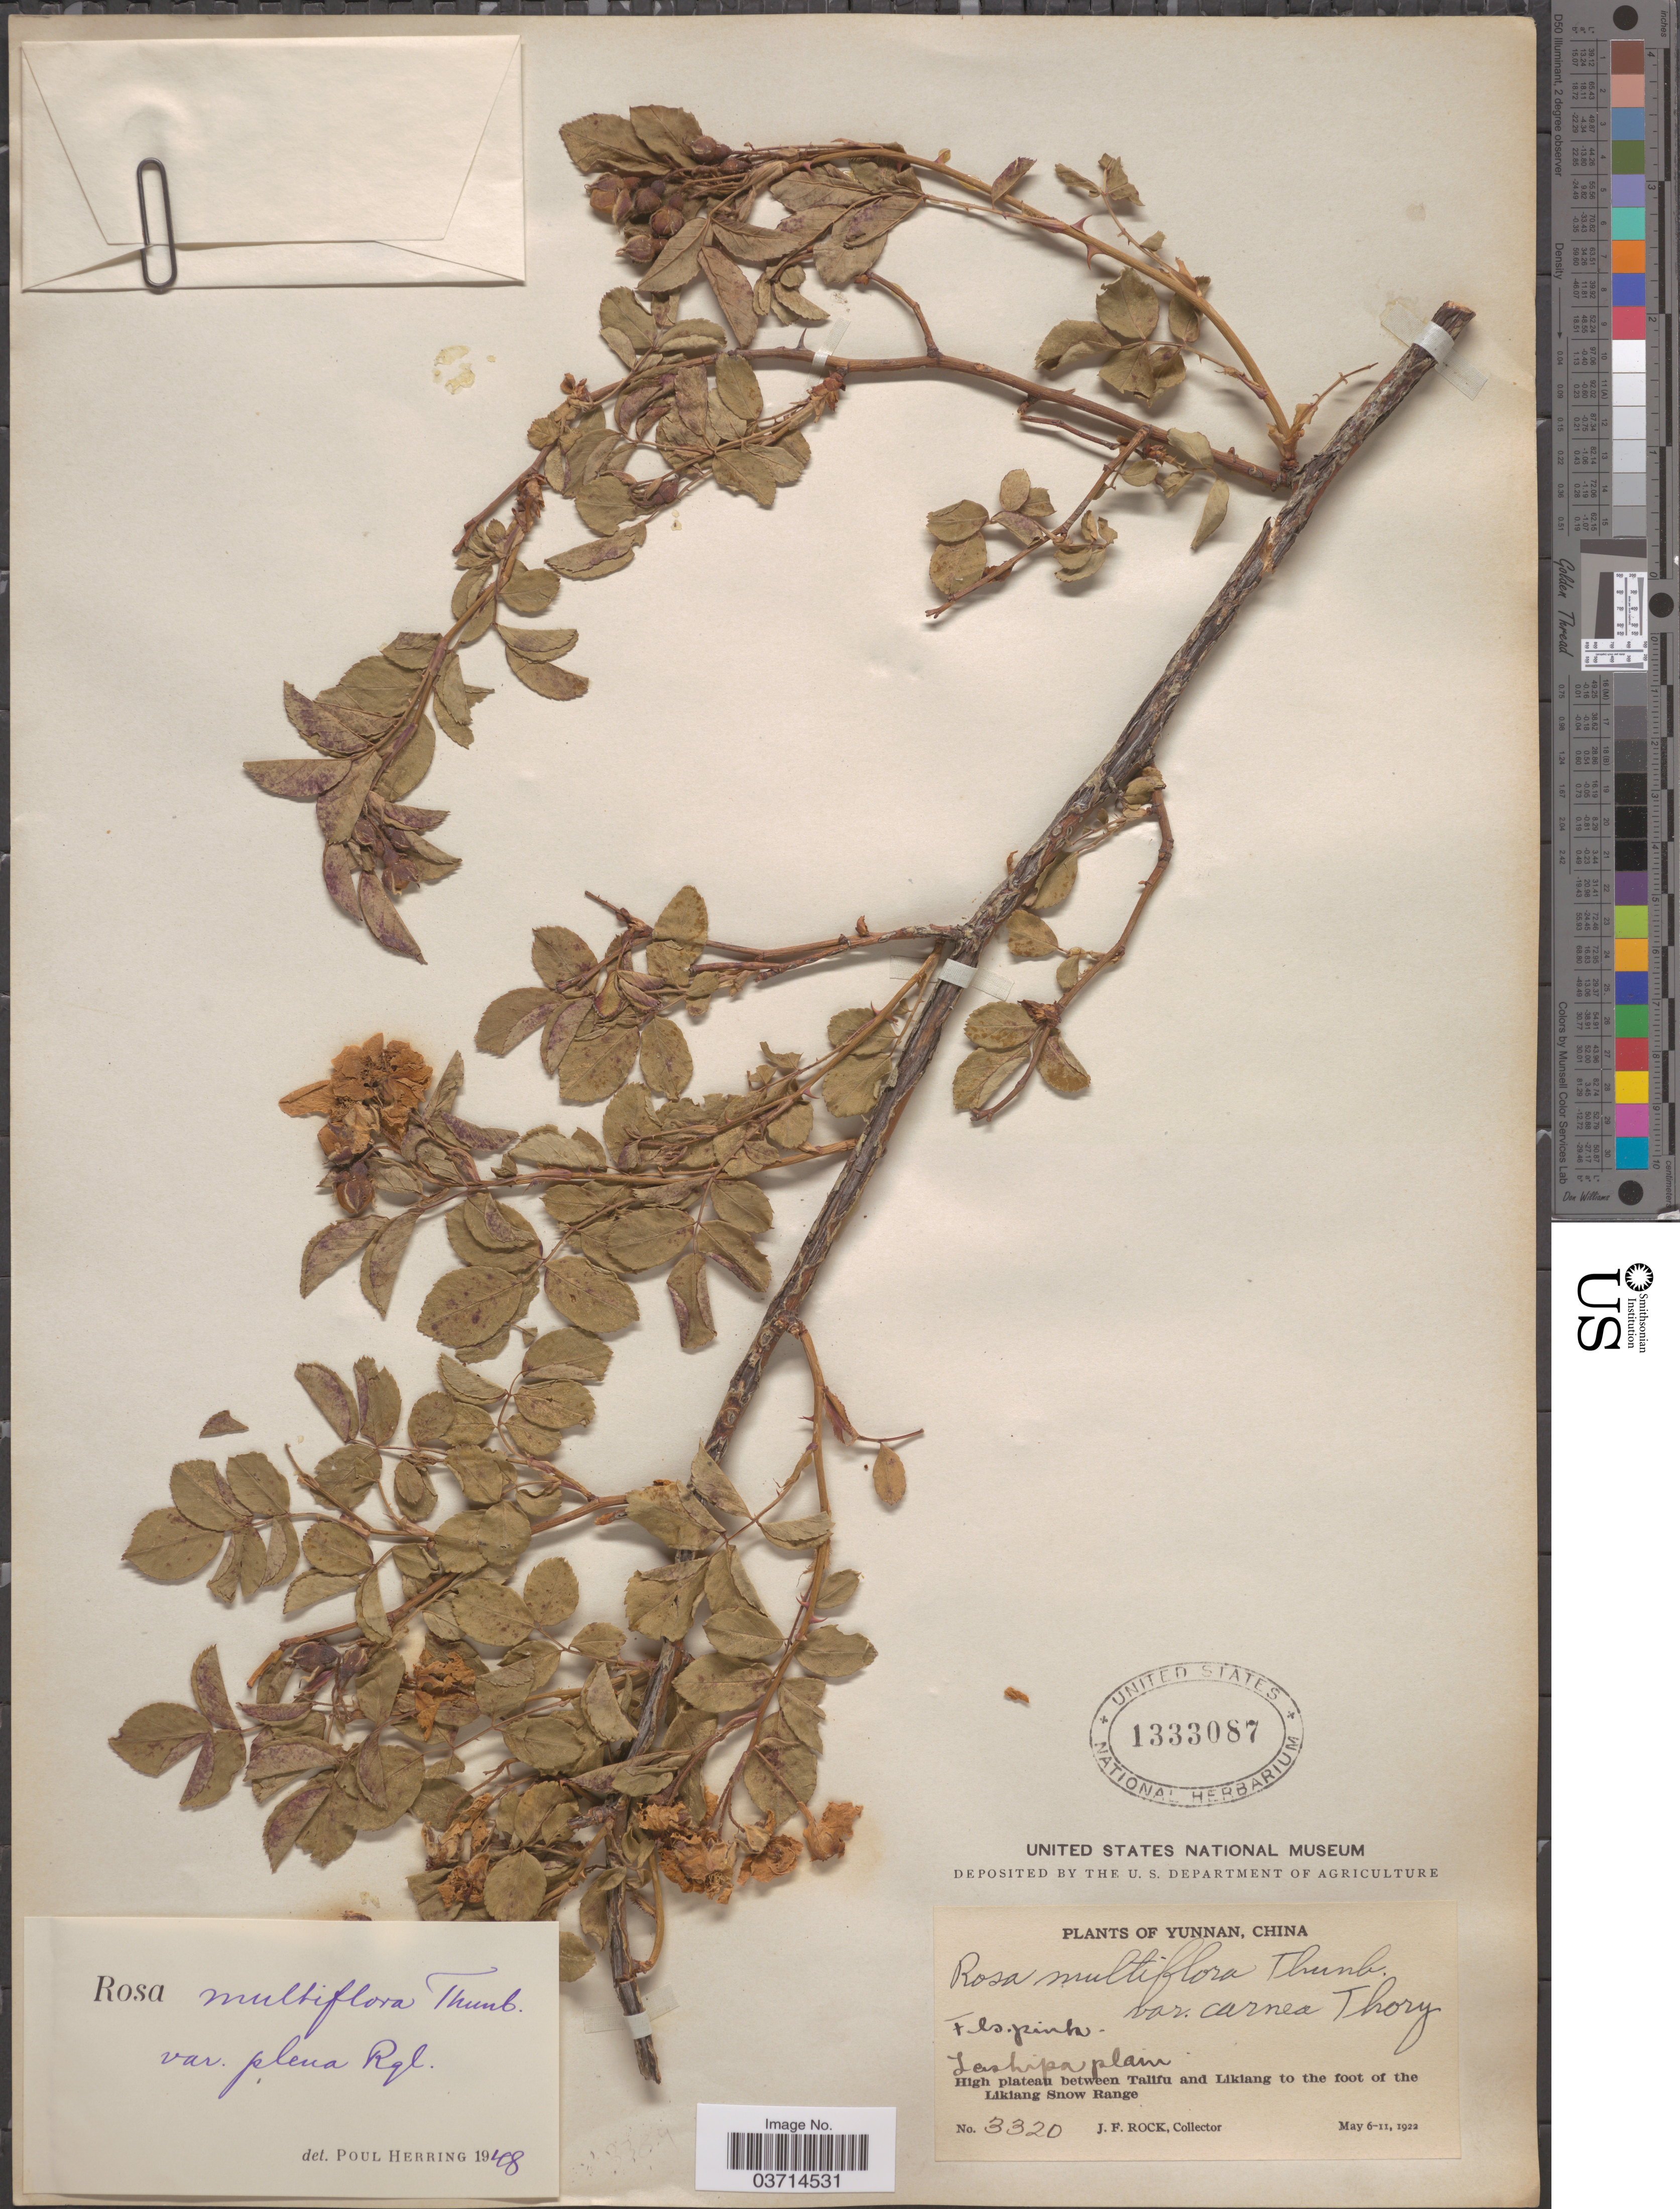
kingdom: Plantae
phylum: Tracheophyta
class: Magnoliopsida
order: Rosales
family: Rosaceae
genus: Rosa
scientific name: Rosa multiflora var. plena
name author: Regel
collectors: J. Rock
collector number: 3320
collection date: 1922-05-06/1922-05-11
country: China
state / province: Yunnan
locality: Tashipa plain. High plateau between Talifu and Likiang to the foot of the Likiang Snow Range.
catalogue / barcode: US 1333087